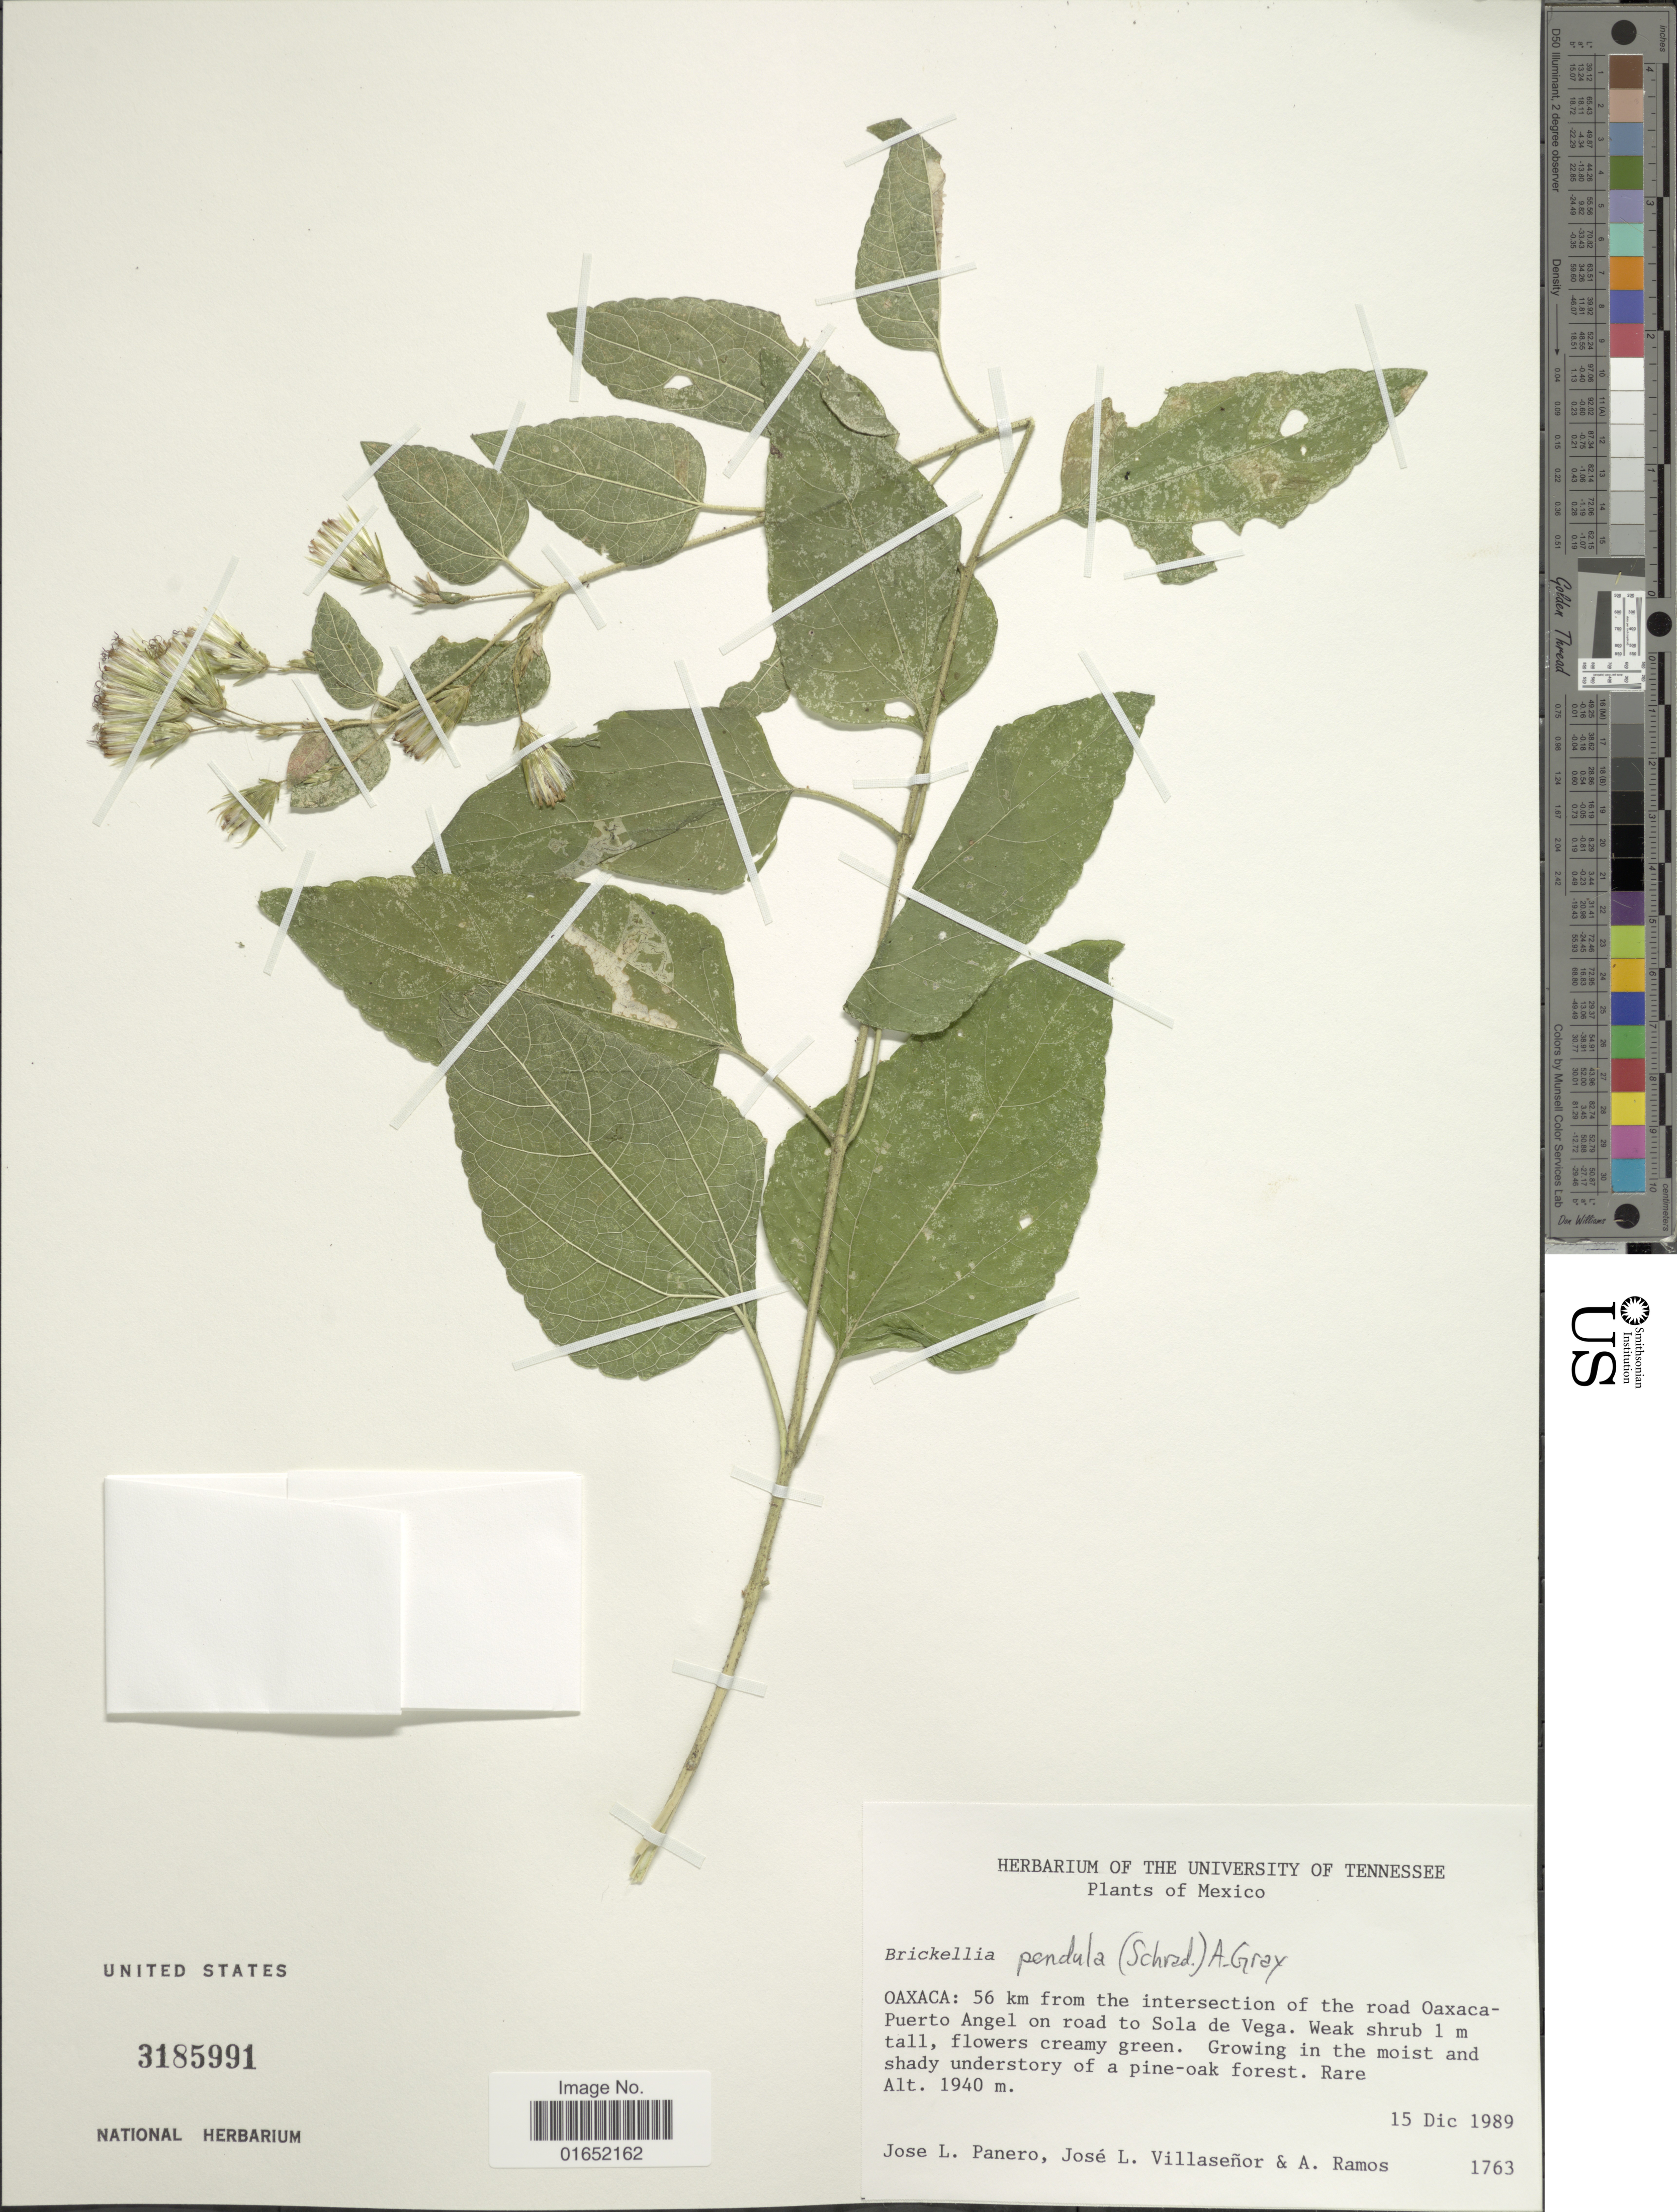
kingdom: Plantae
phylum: Tracheophyta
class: Magnoliopsida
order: Asterales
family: Asteraceae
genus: Brickellia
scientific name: Brickellia pendula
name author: (Schrad.) A. Gray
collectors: J. L. Panero, J. Villaseñor R. & A. Ramos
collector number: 1763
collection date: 1989-12-15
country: Mexico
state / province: Oaxaca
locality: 56 km from the intersection of the road Oaxaca-Puerto Angel on road to Sola de Vega. Growing on the roadside in an area dominated by pine-oak forest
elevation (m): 1940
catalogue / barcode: US 3185991